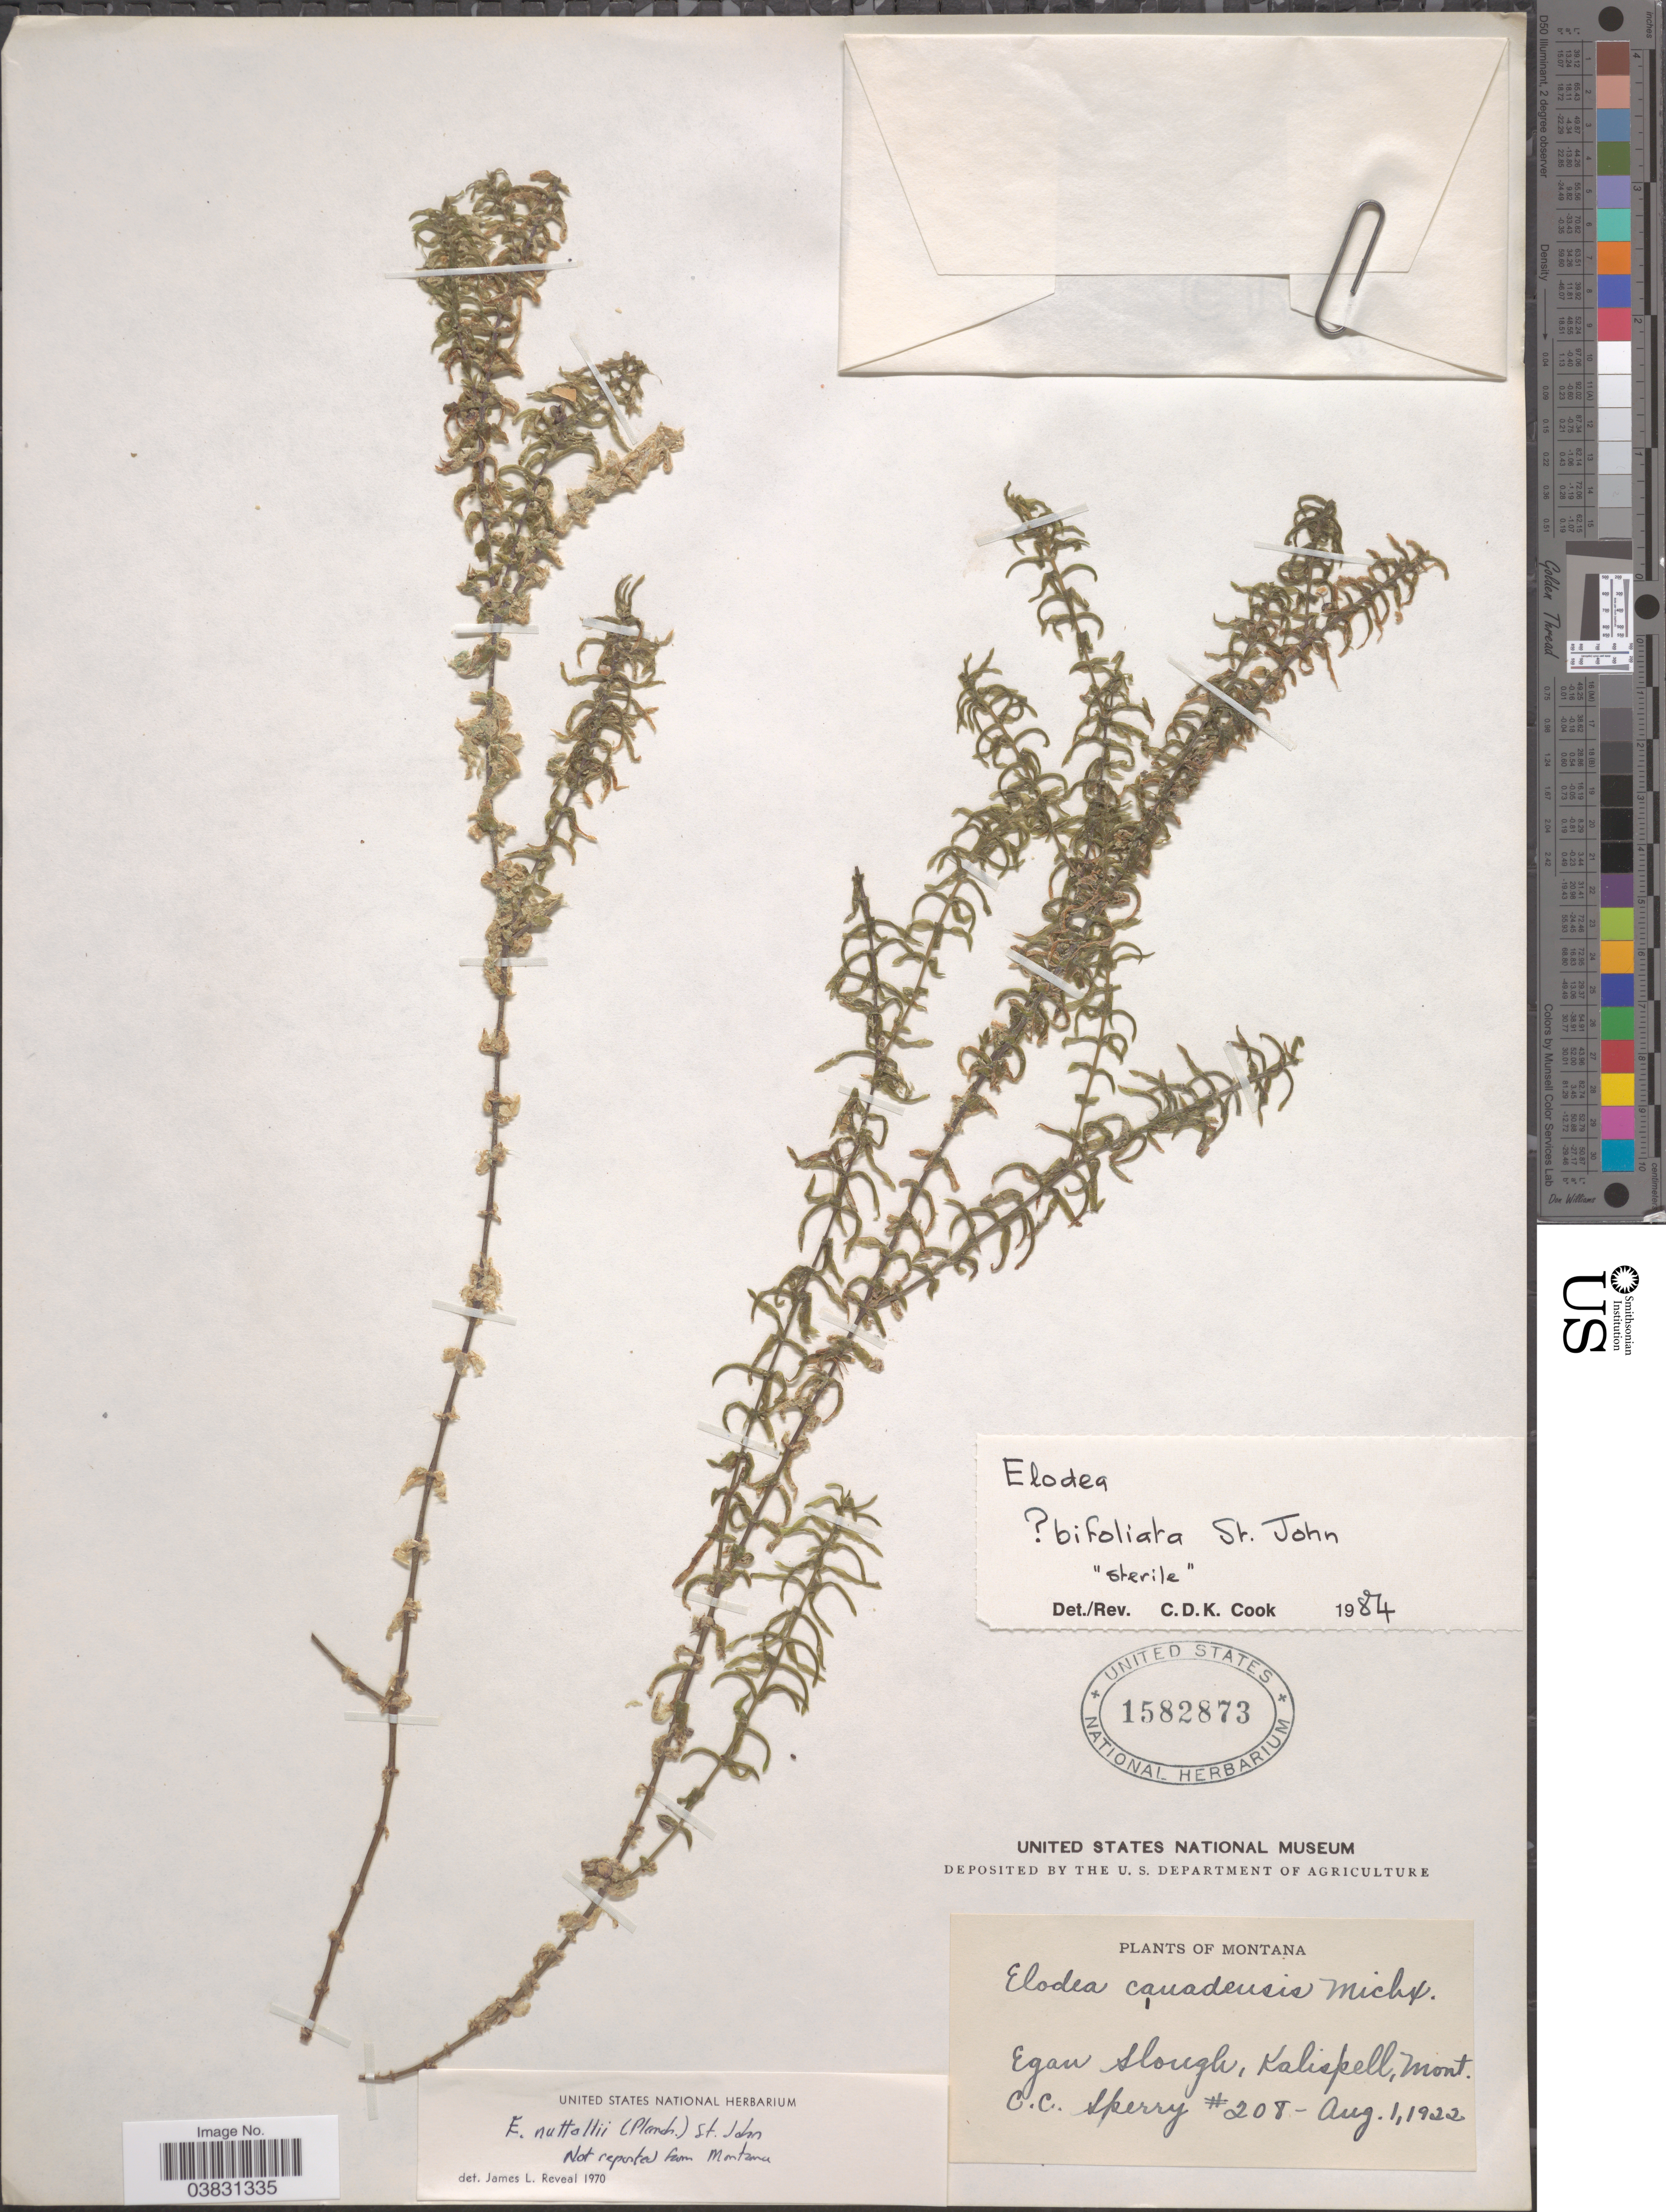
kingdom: Plantae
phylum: Tracheophyta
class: Liliopsida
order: Alismatales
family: Hydrocharitaceae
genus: Elodea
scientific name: Elodea bifoliata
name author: H. St. John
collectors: C. C. Sperry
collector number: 208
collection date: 1922-08-01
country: United States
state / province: Montana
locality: Egan Slough, Kalispell.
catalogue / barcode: US 1582873